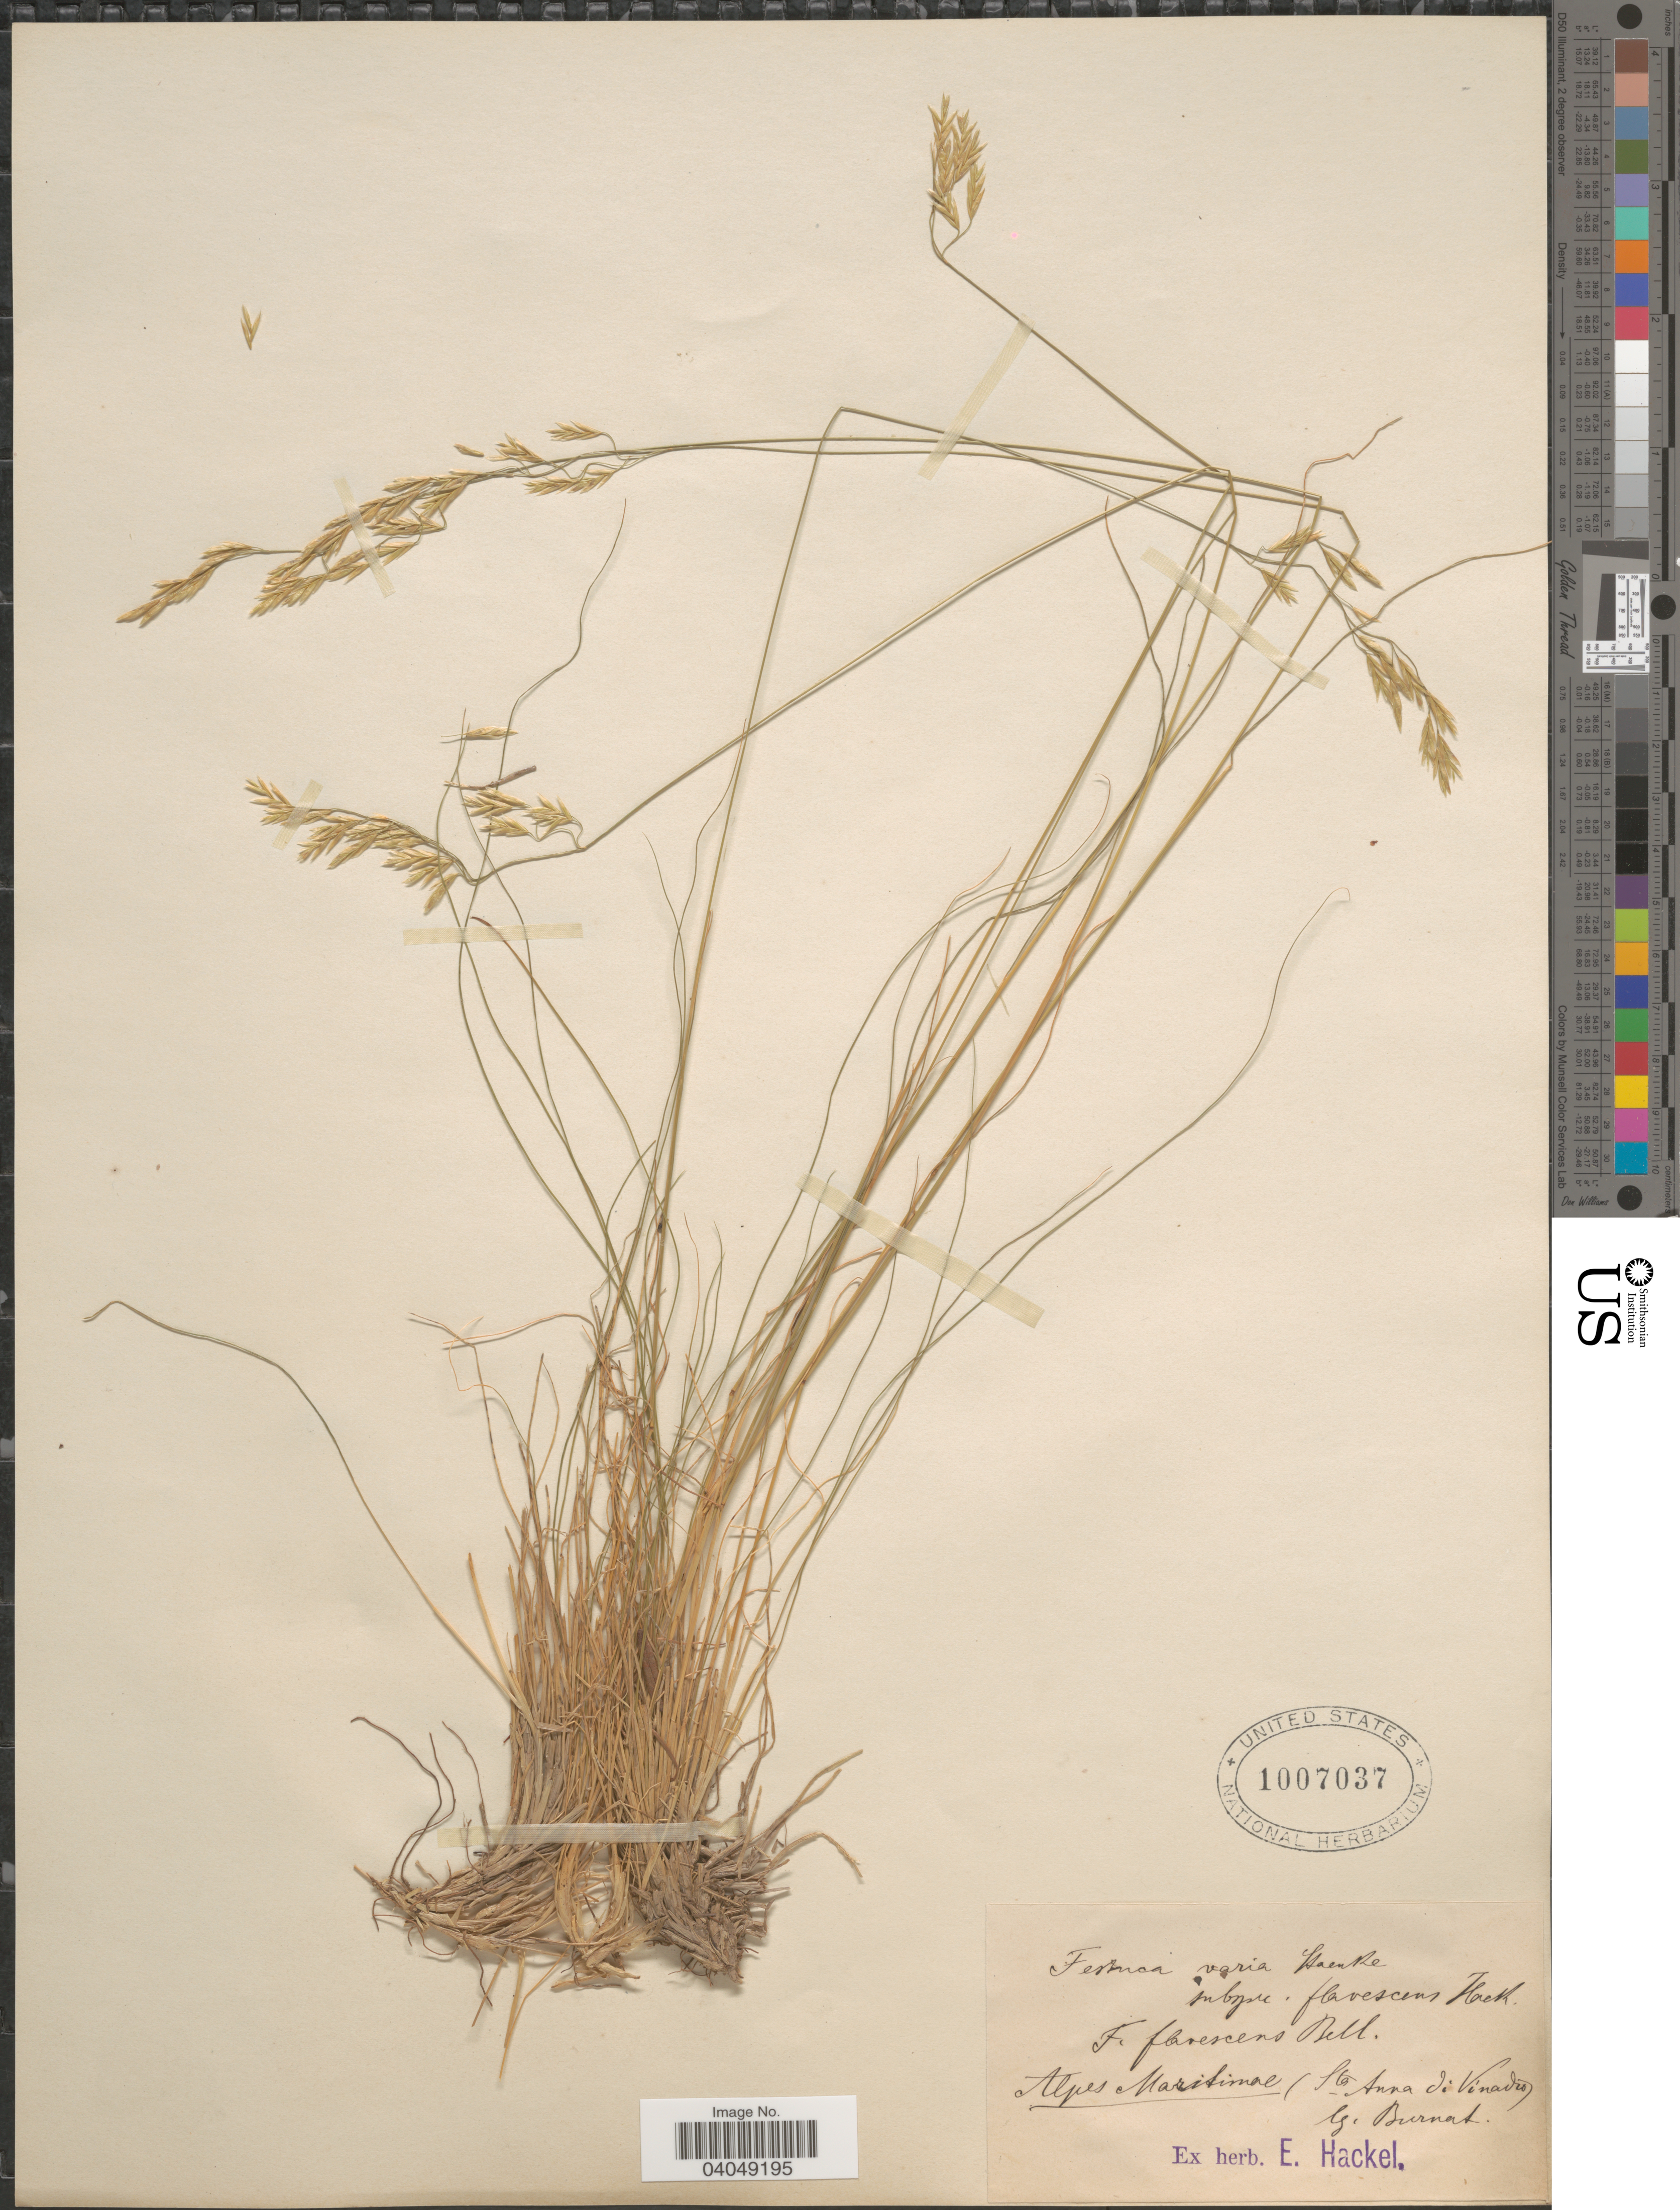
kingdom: Plantae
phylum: Tracheophyta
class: Liliopsida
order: Poales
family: Poaceae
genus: Festuca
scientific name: Festuca flavescens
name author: Bell.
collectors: Burnat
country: Italy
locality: Alpes Maritimae (Sta. Anna di Vinadio).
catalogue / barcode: US 1007037